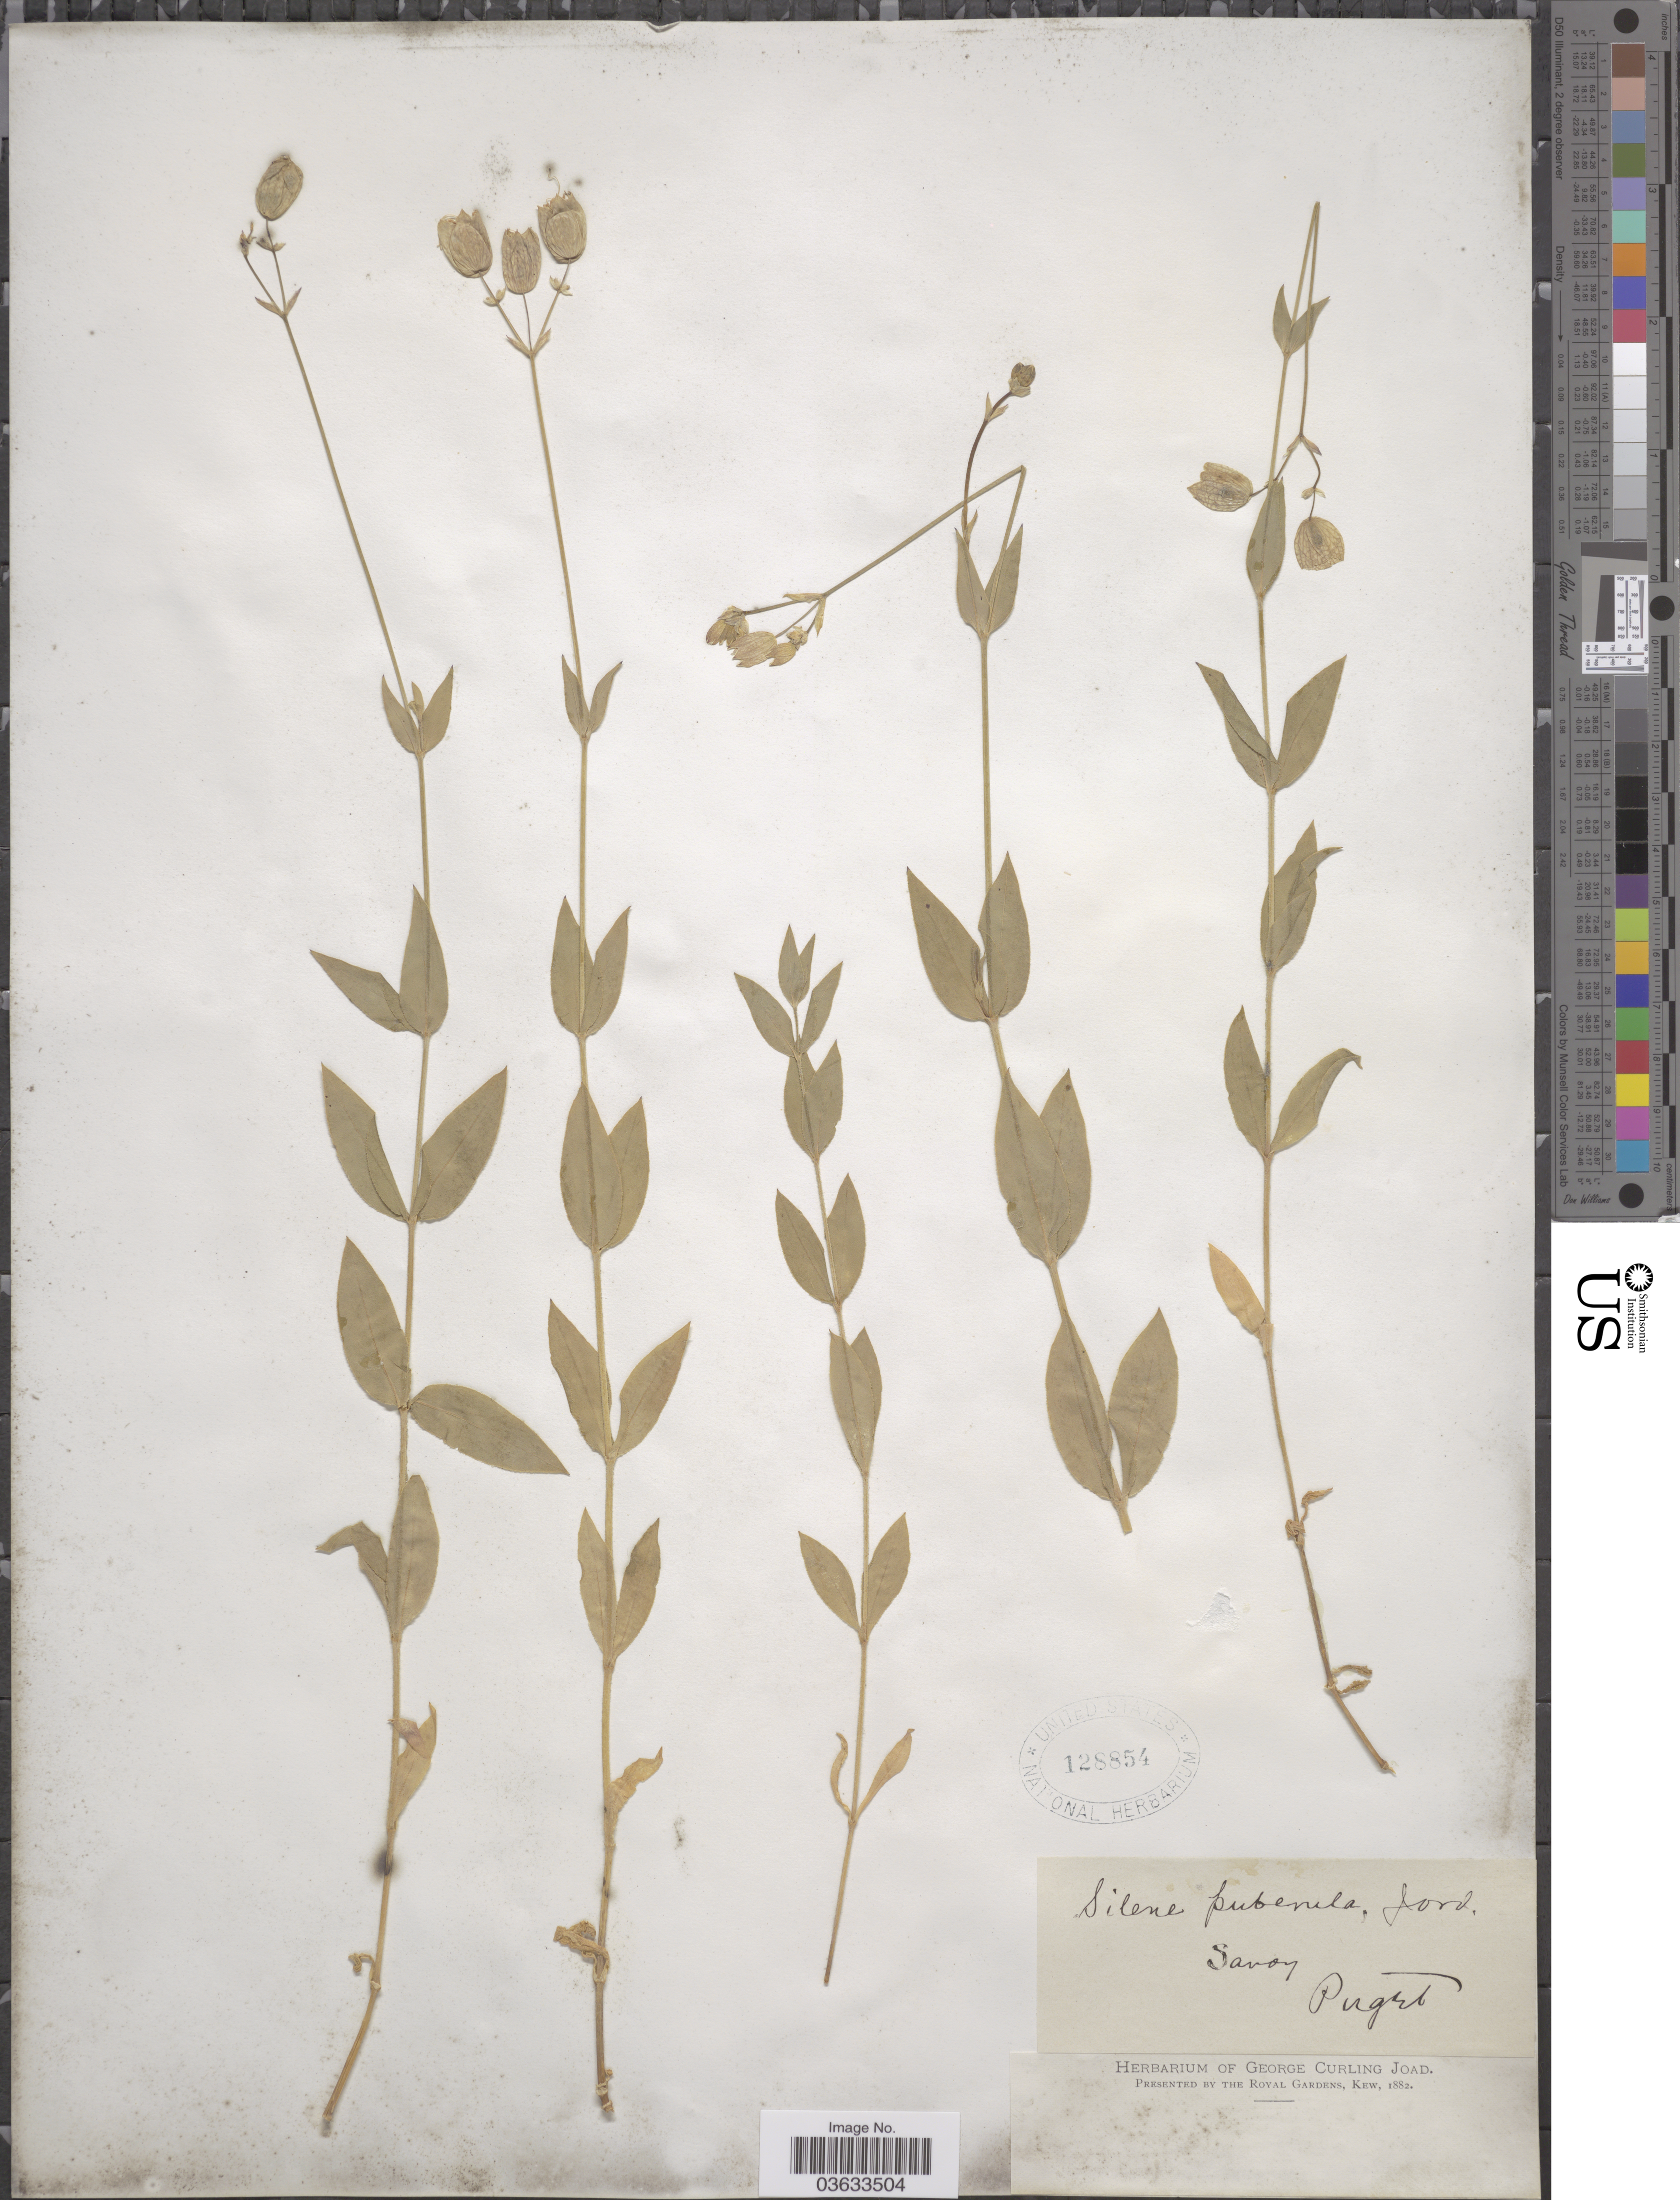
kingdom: Plantae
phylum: Tracheophyta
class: Magnoliopsida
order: Caryophyllales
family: Caryophyllaceae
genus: Silene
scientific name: Silene puberula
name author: Jord. ex Boreau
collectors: -. Puget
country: France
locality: Savoy.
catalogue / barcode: US 128854